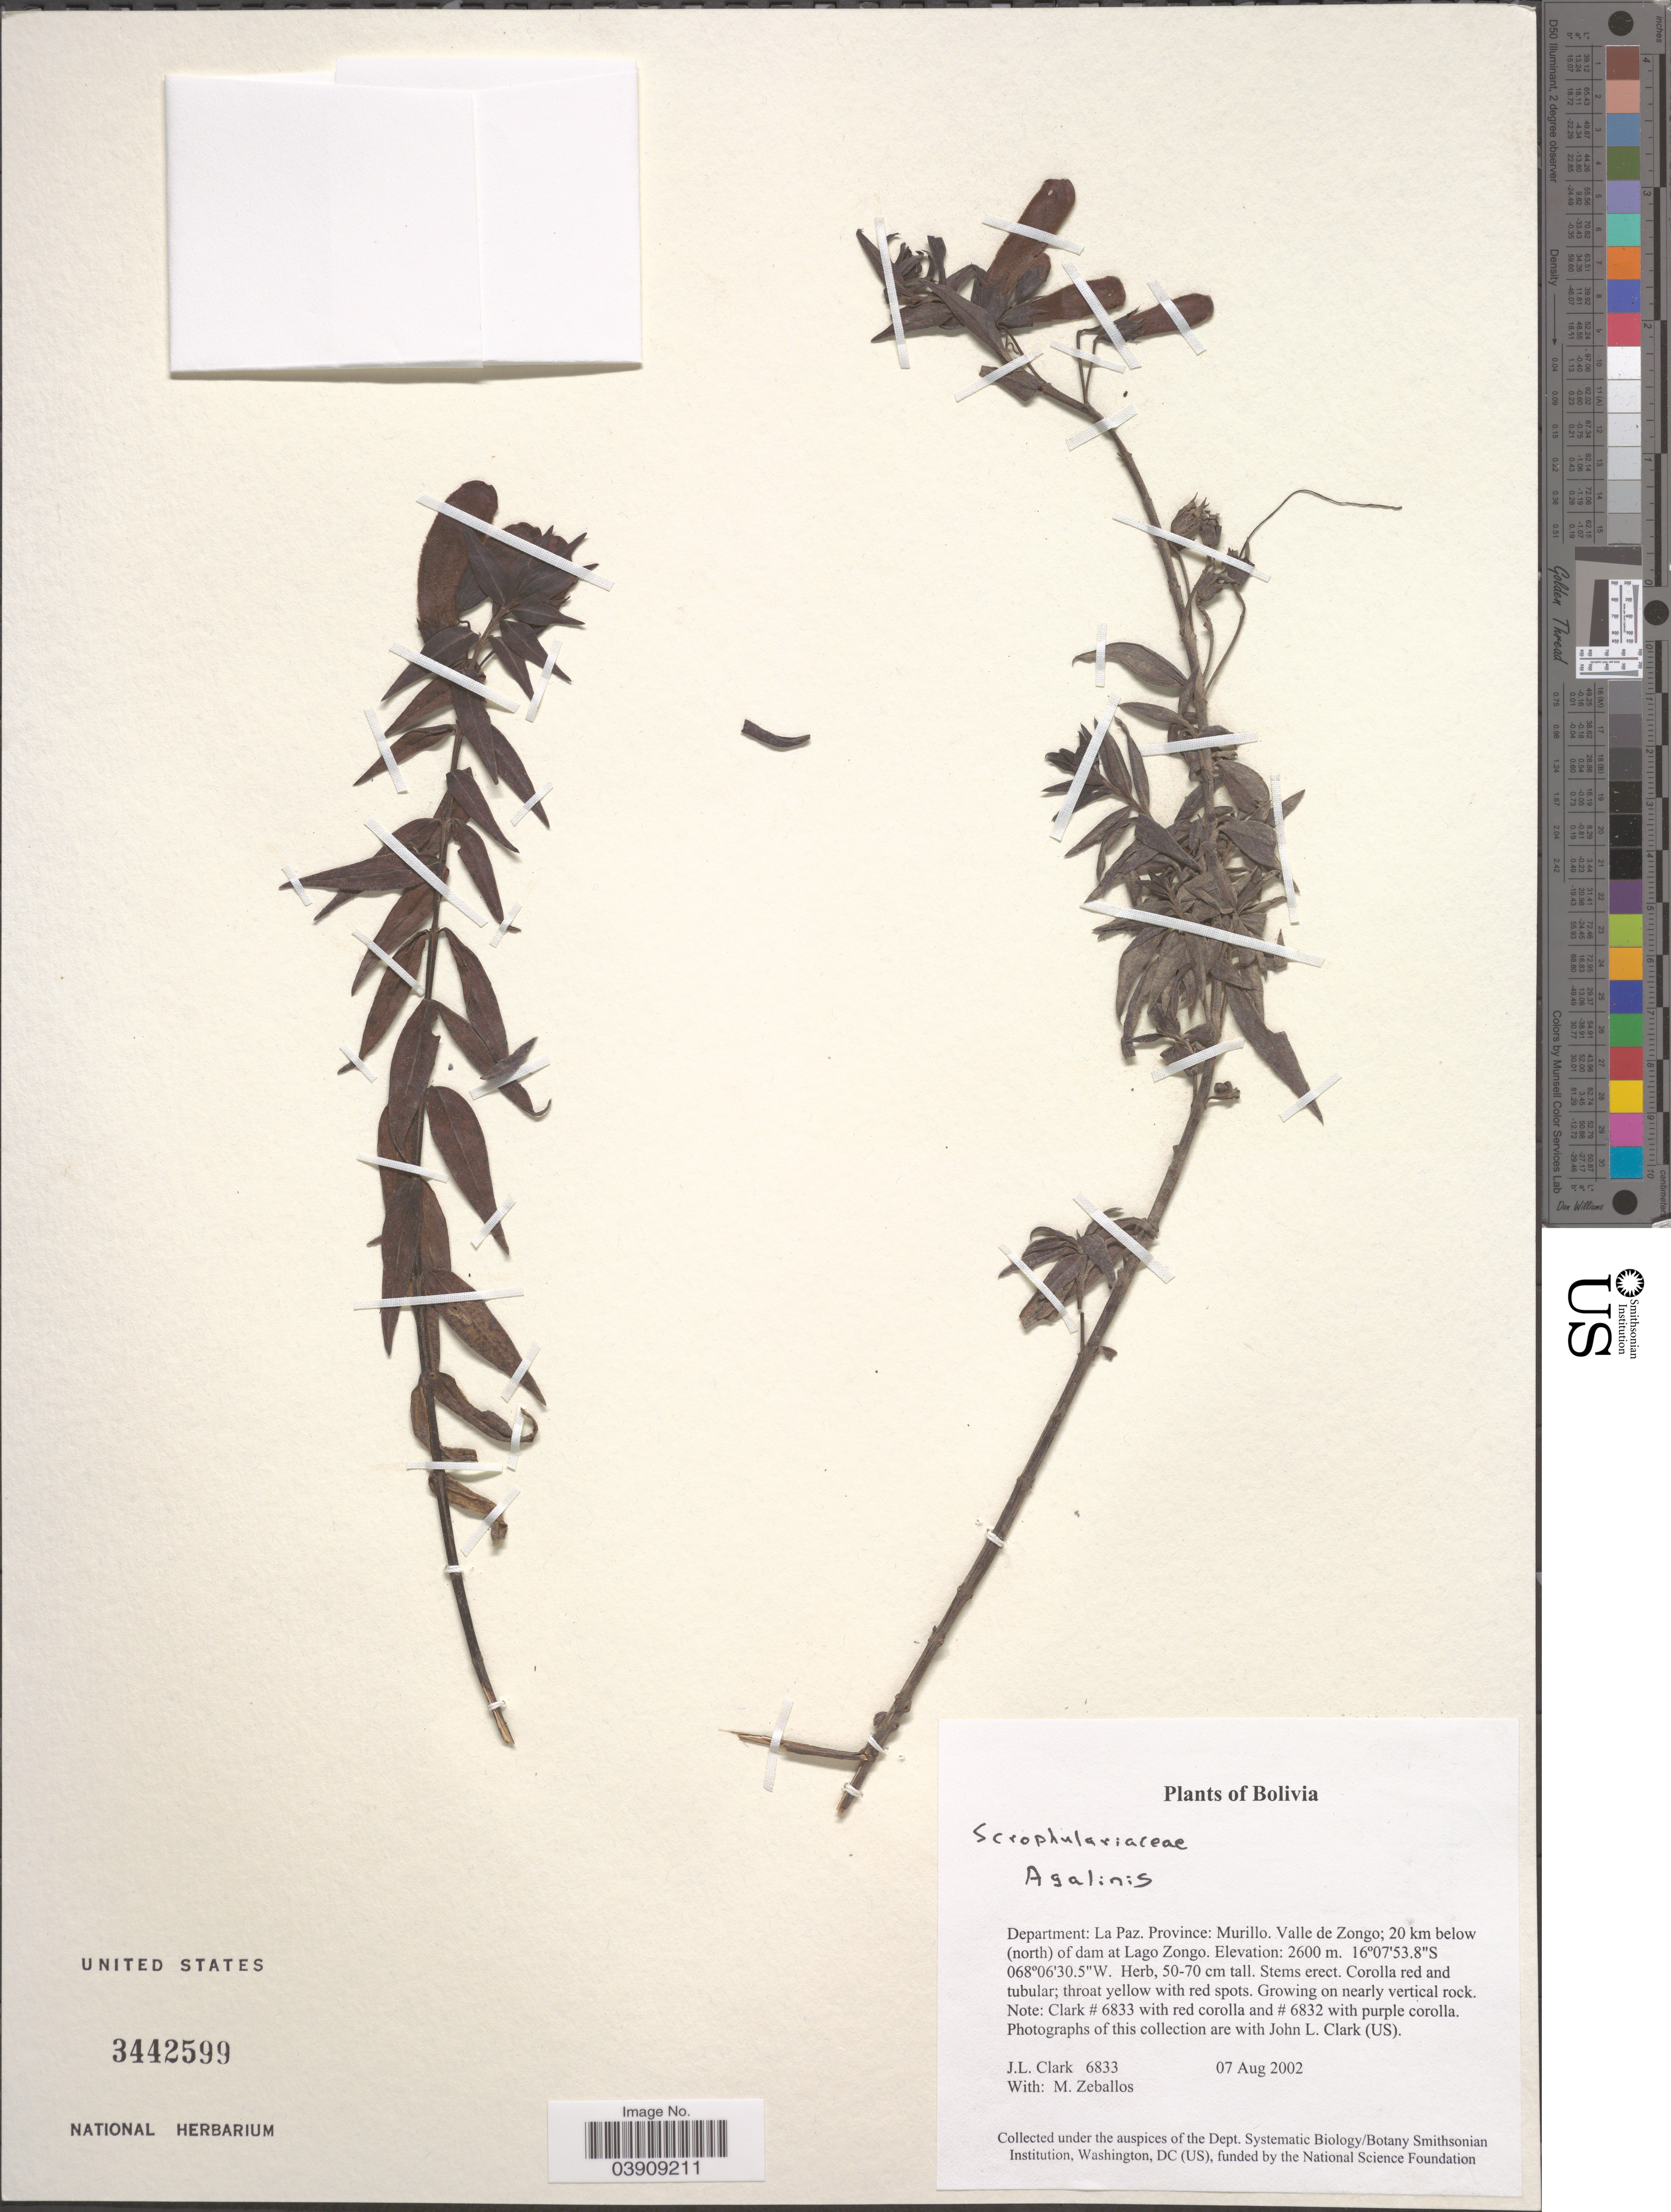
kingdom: Plantae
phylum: Tracheophyta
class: Magnoliopsida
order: Lamiales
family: Orobanchaceae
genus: Agalinis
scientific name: Agalinis sp.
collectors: J. L. Clark & M. Zeballos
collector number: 6833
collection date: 2002-08-07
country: Bolivia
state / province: La Paz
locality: Department: La Paz. Province: Murillo. Valle de Zongo; 20 km below (north) of dam at Lago Zongo.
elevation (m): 2600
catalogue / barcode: US 3442599